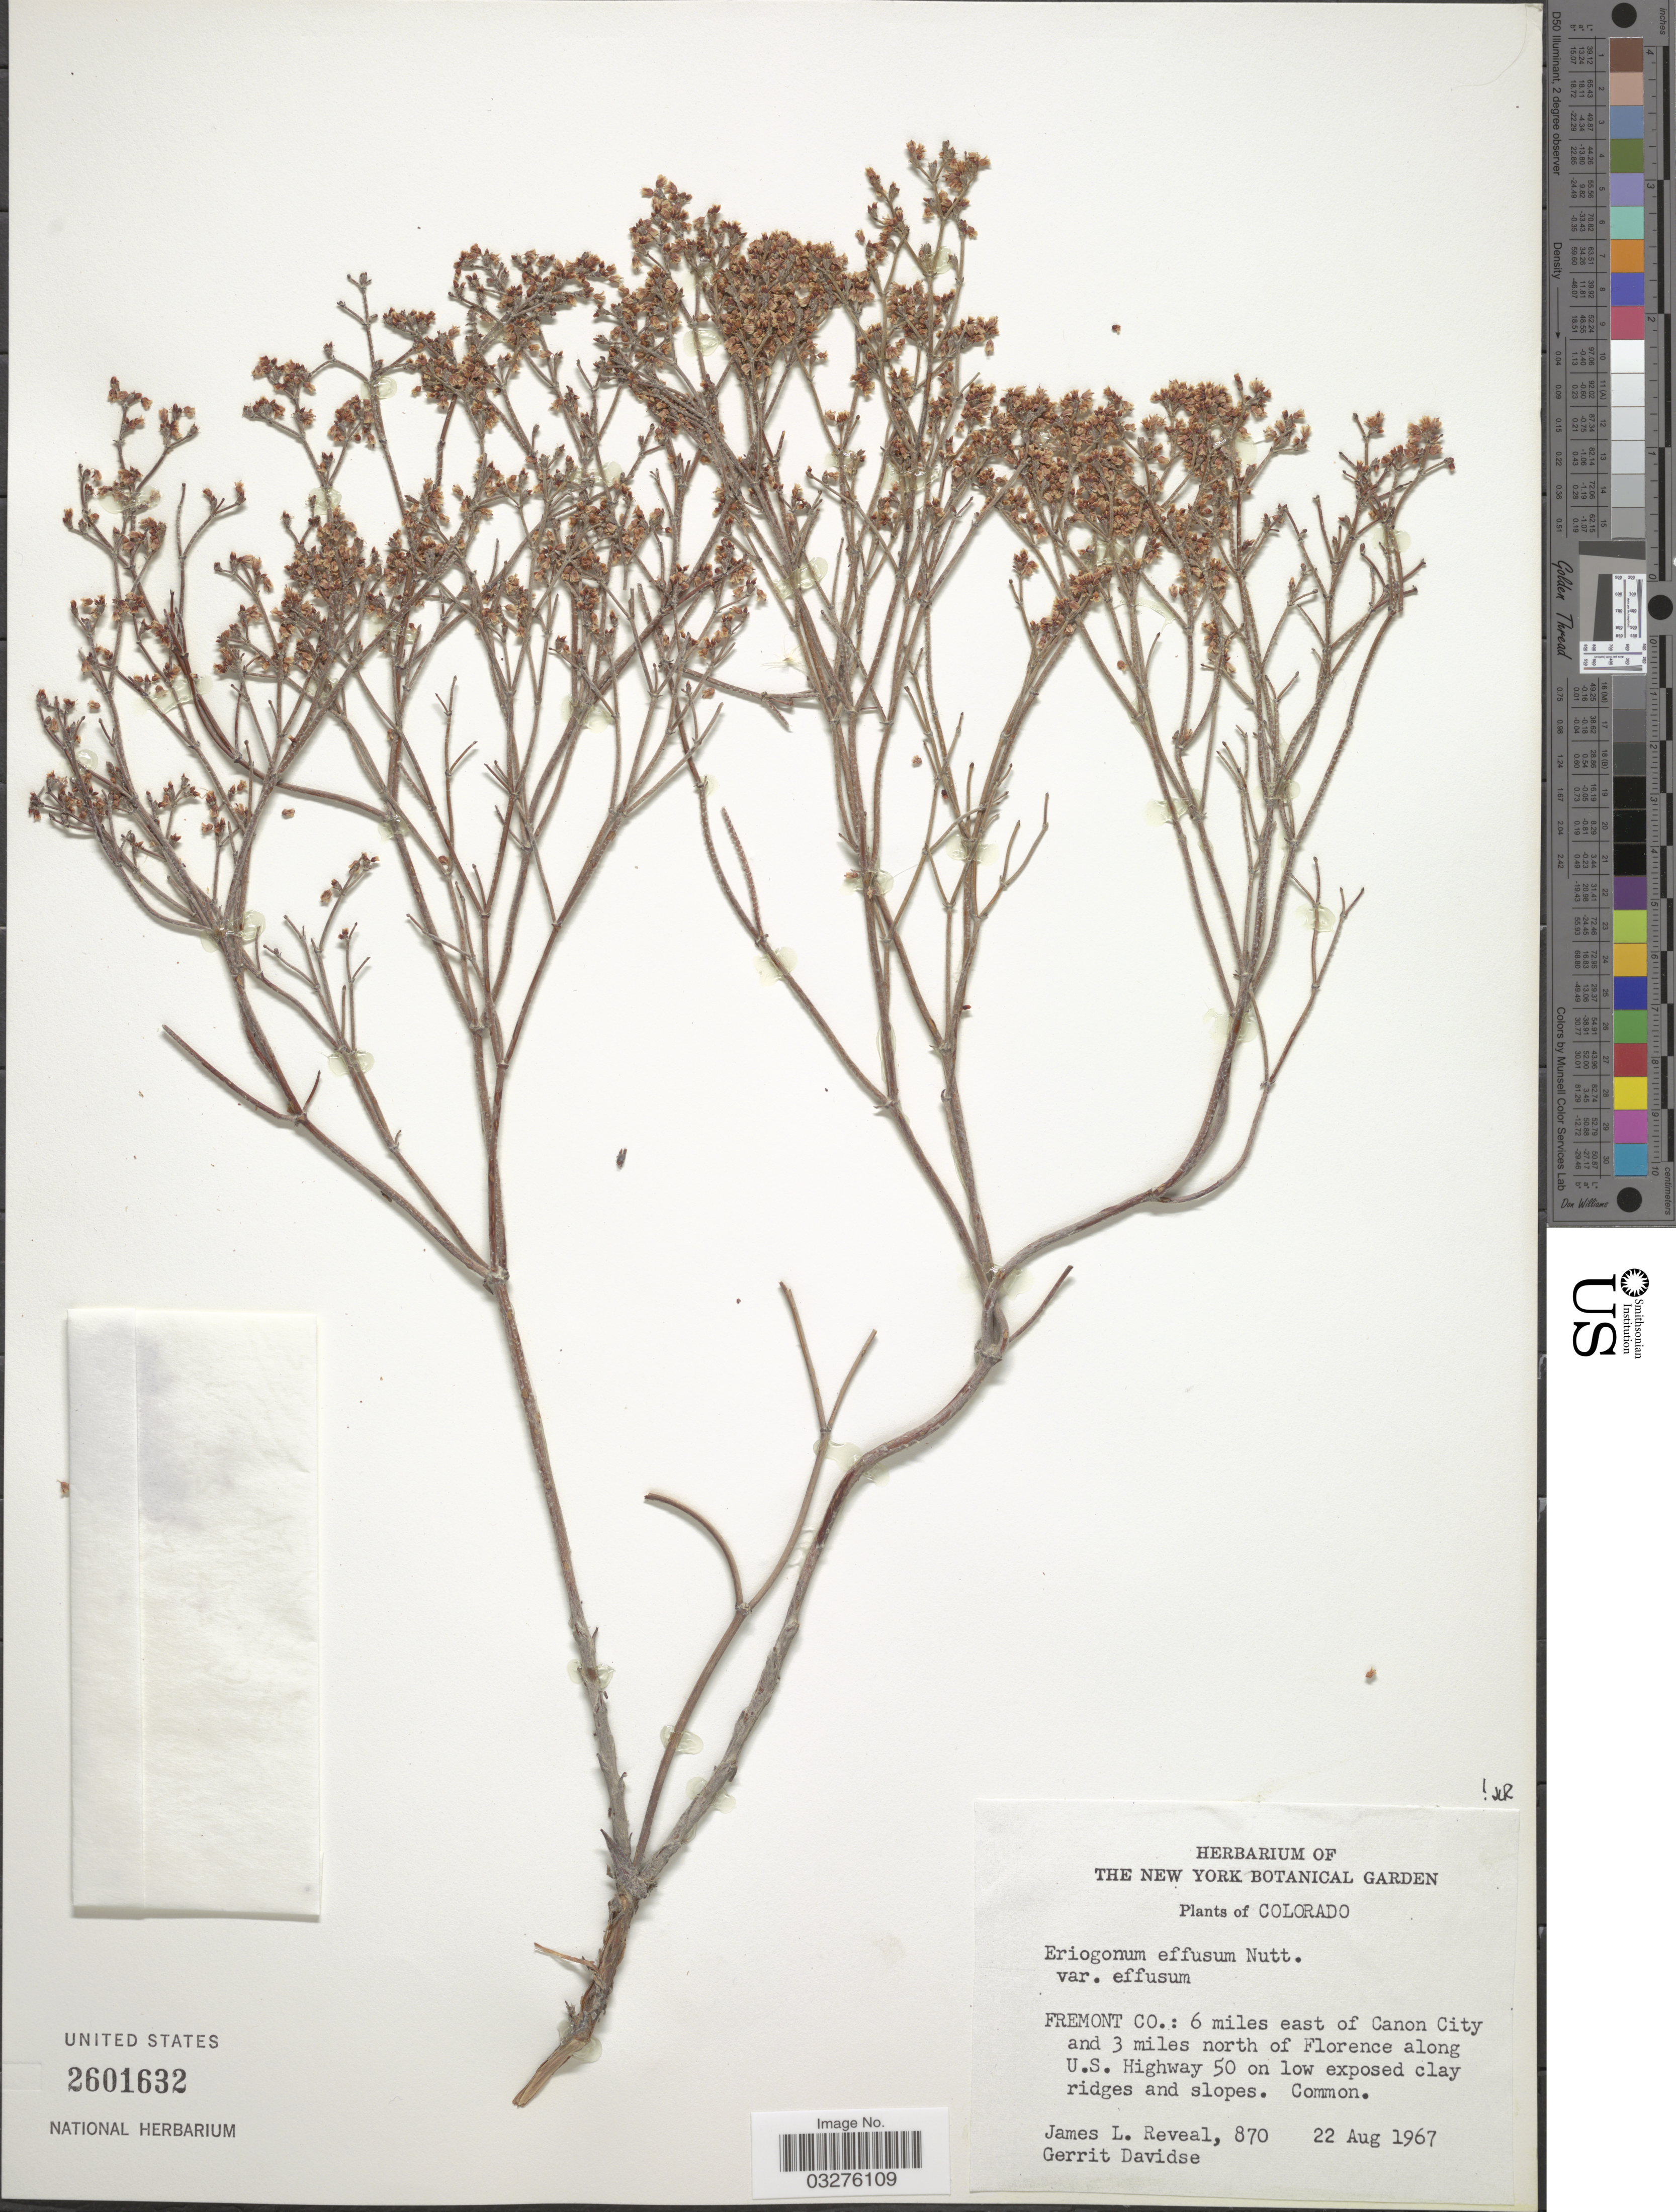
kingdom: Plantae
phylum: Tracheophyta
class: Magnoliopsida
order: Caryophyllales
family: Polygonaceae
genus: Eriogonum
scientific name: Eriogonum effusum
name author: Nutt.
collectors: J. L. Reveal & G. Davidse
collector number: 870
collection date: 1967-08-22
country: United States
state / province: Colorado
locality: Fremont Co.: 6 miles east of Canon City and 3 miles north of Florence along U.S. Highway 50 on low exposed clay ridges and slopes.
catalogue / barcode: US 2601632